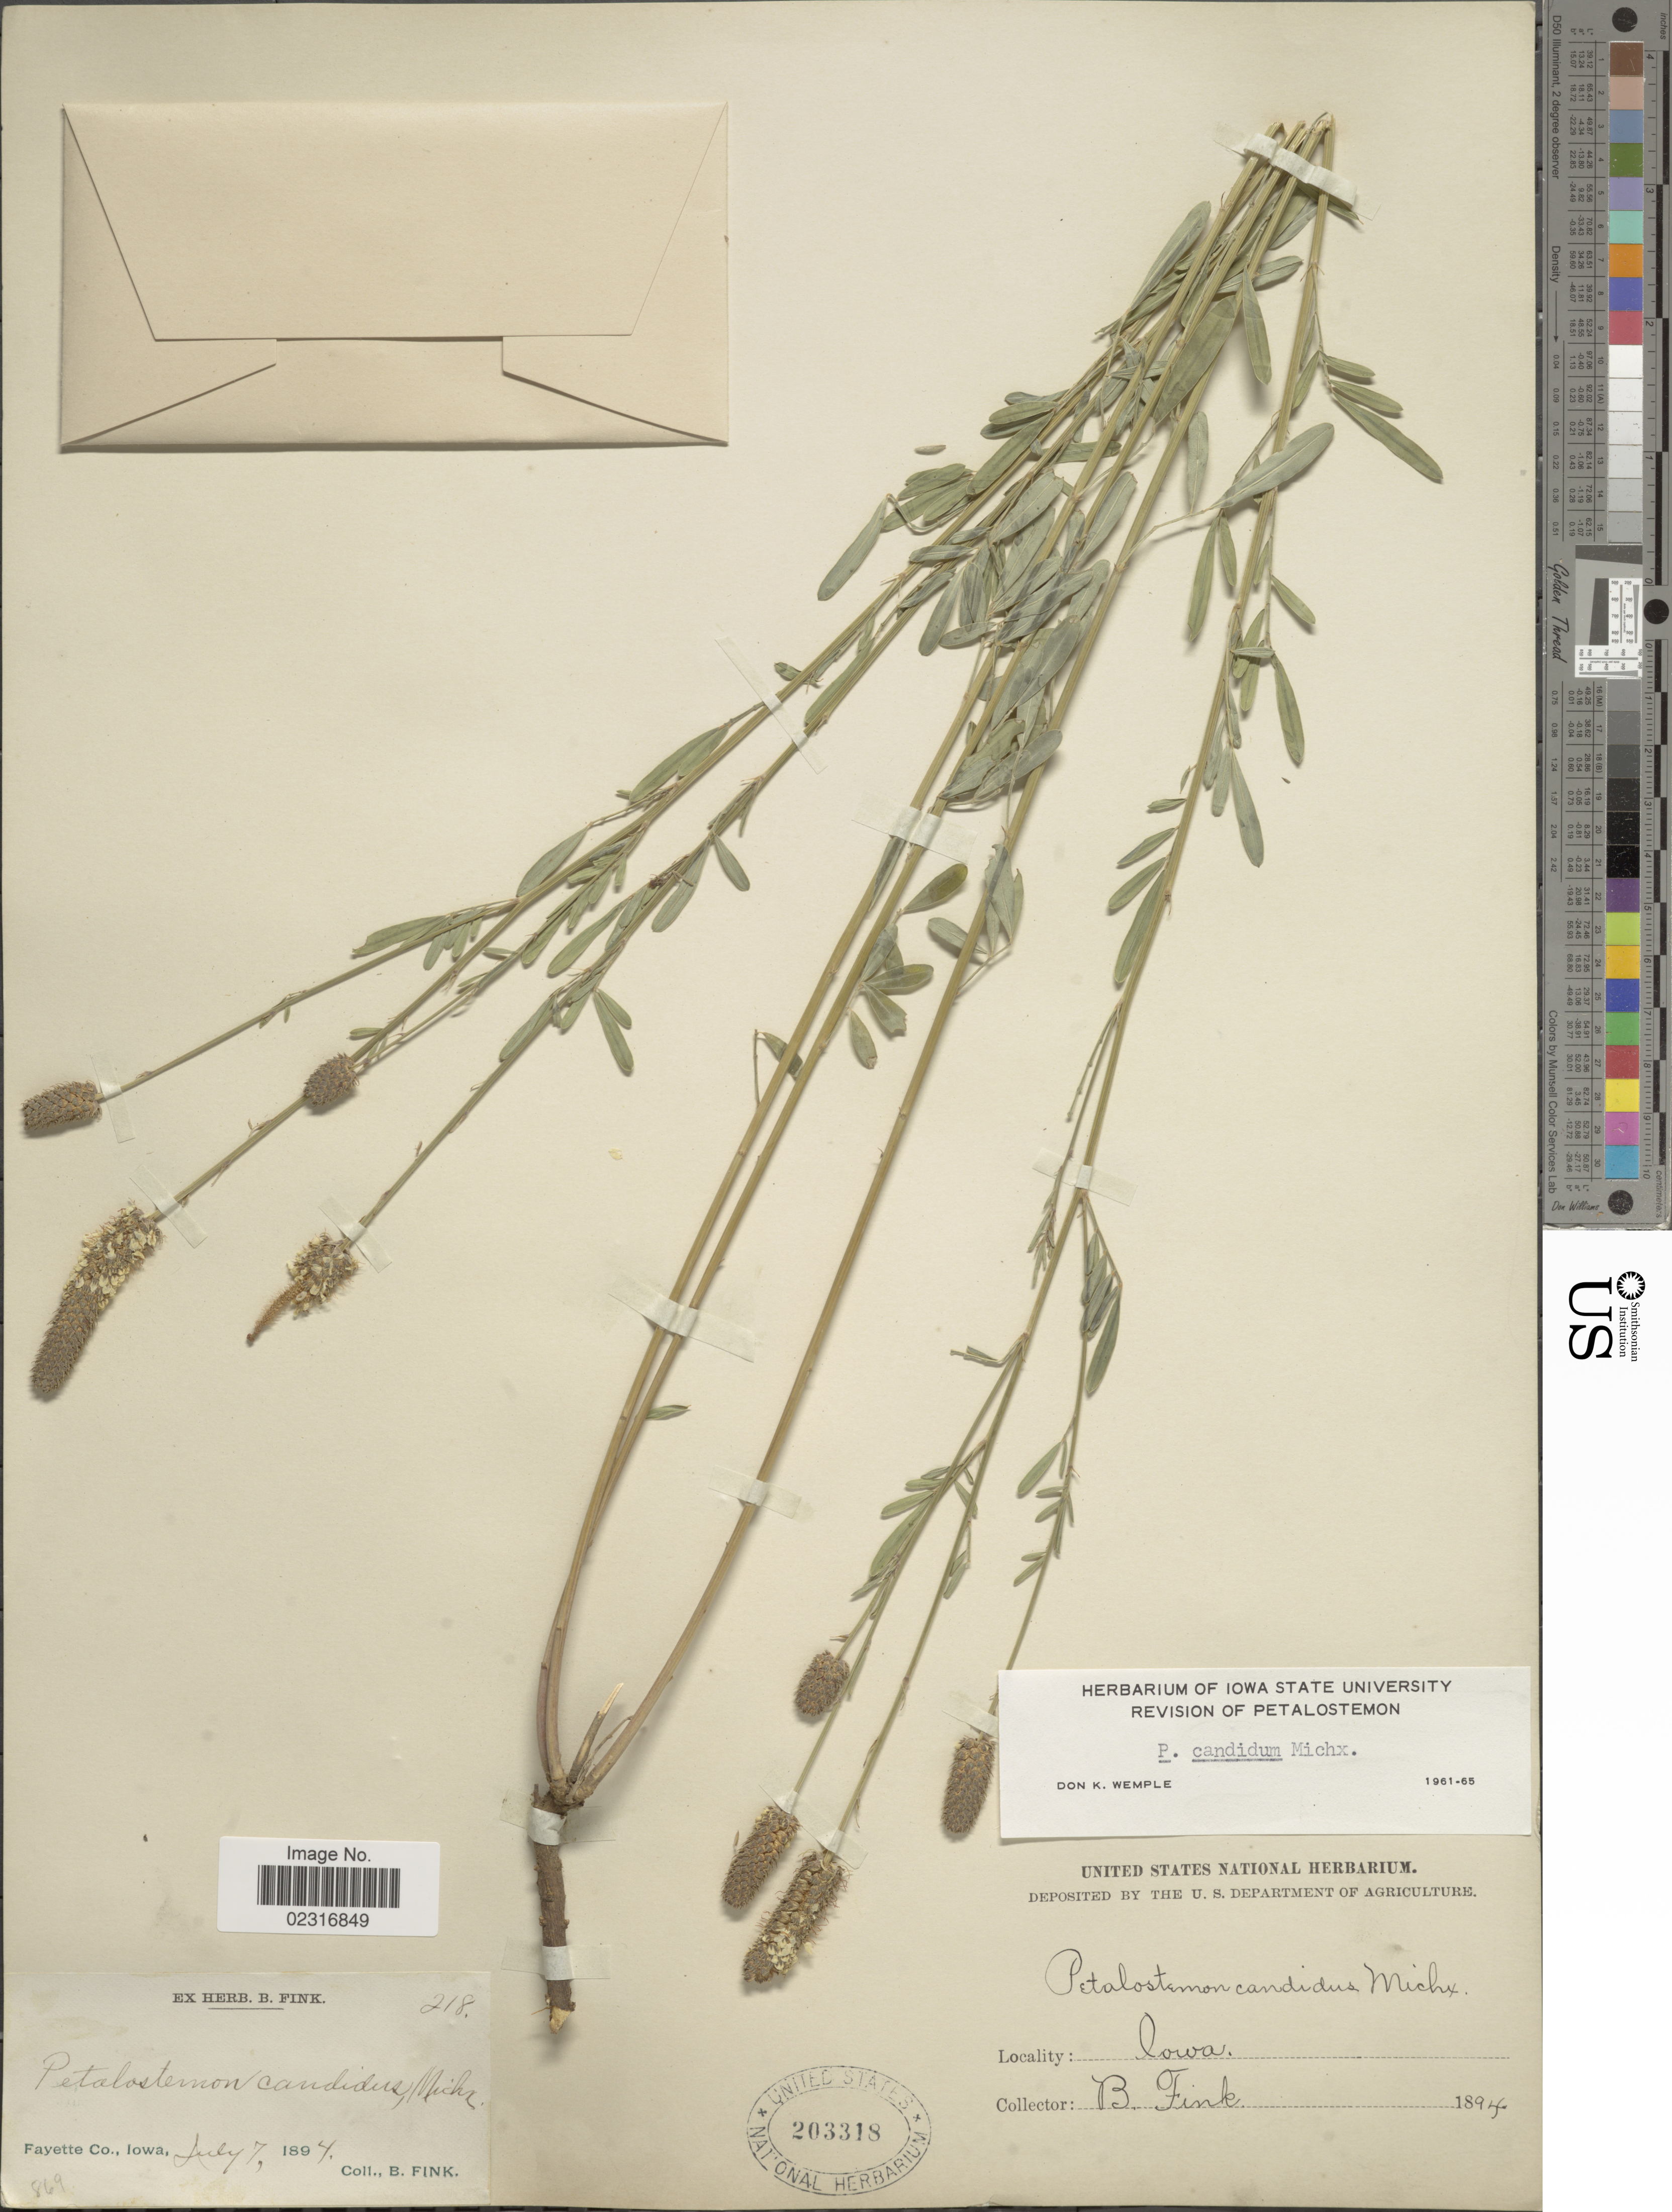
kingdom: Plantae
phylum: Tracheophyta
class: Magnoliopsida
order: Fabales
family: Fabaceae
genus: Dalea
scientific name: Dalea candida var. candida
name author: Michx. ex Willd.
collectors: B. Fink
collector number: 218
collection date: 1894-07-07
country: United States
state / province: Iowa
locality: Fayette Co.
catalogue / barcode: US 203318